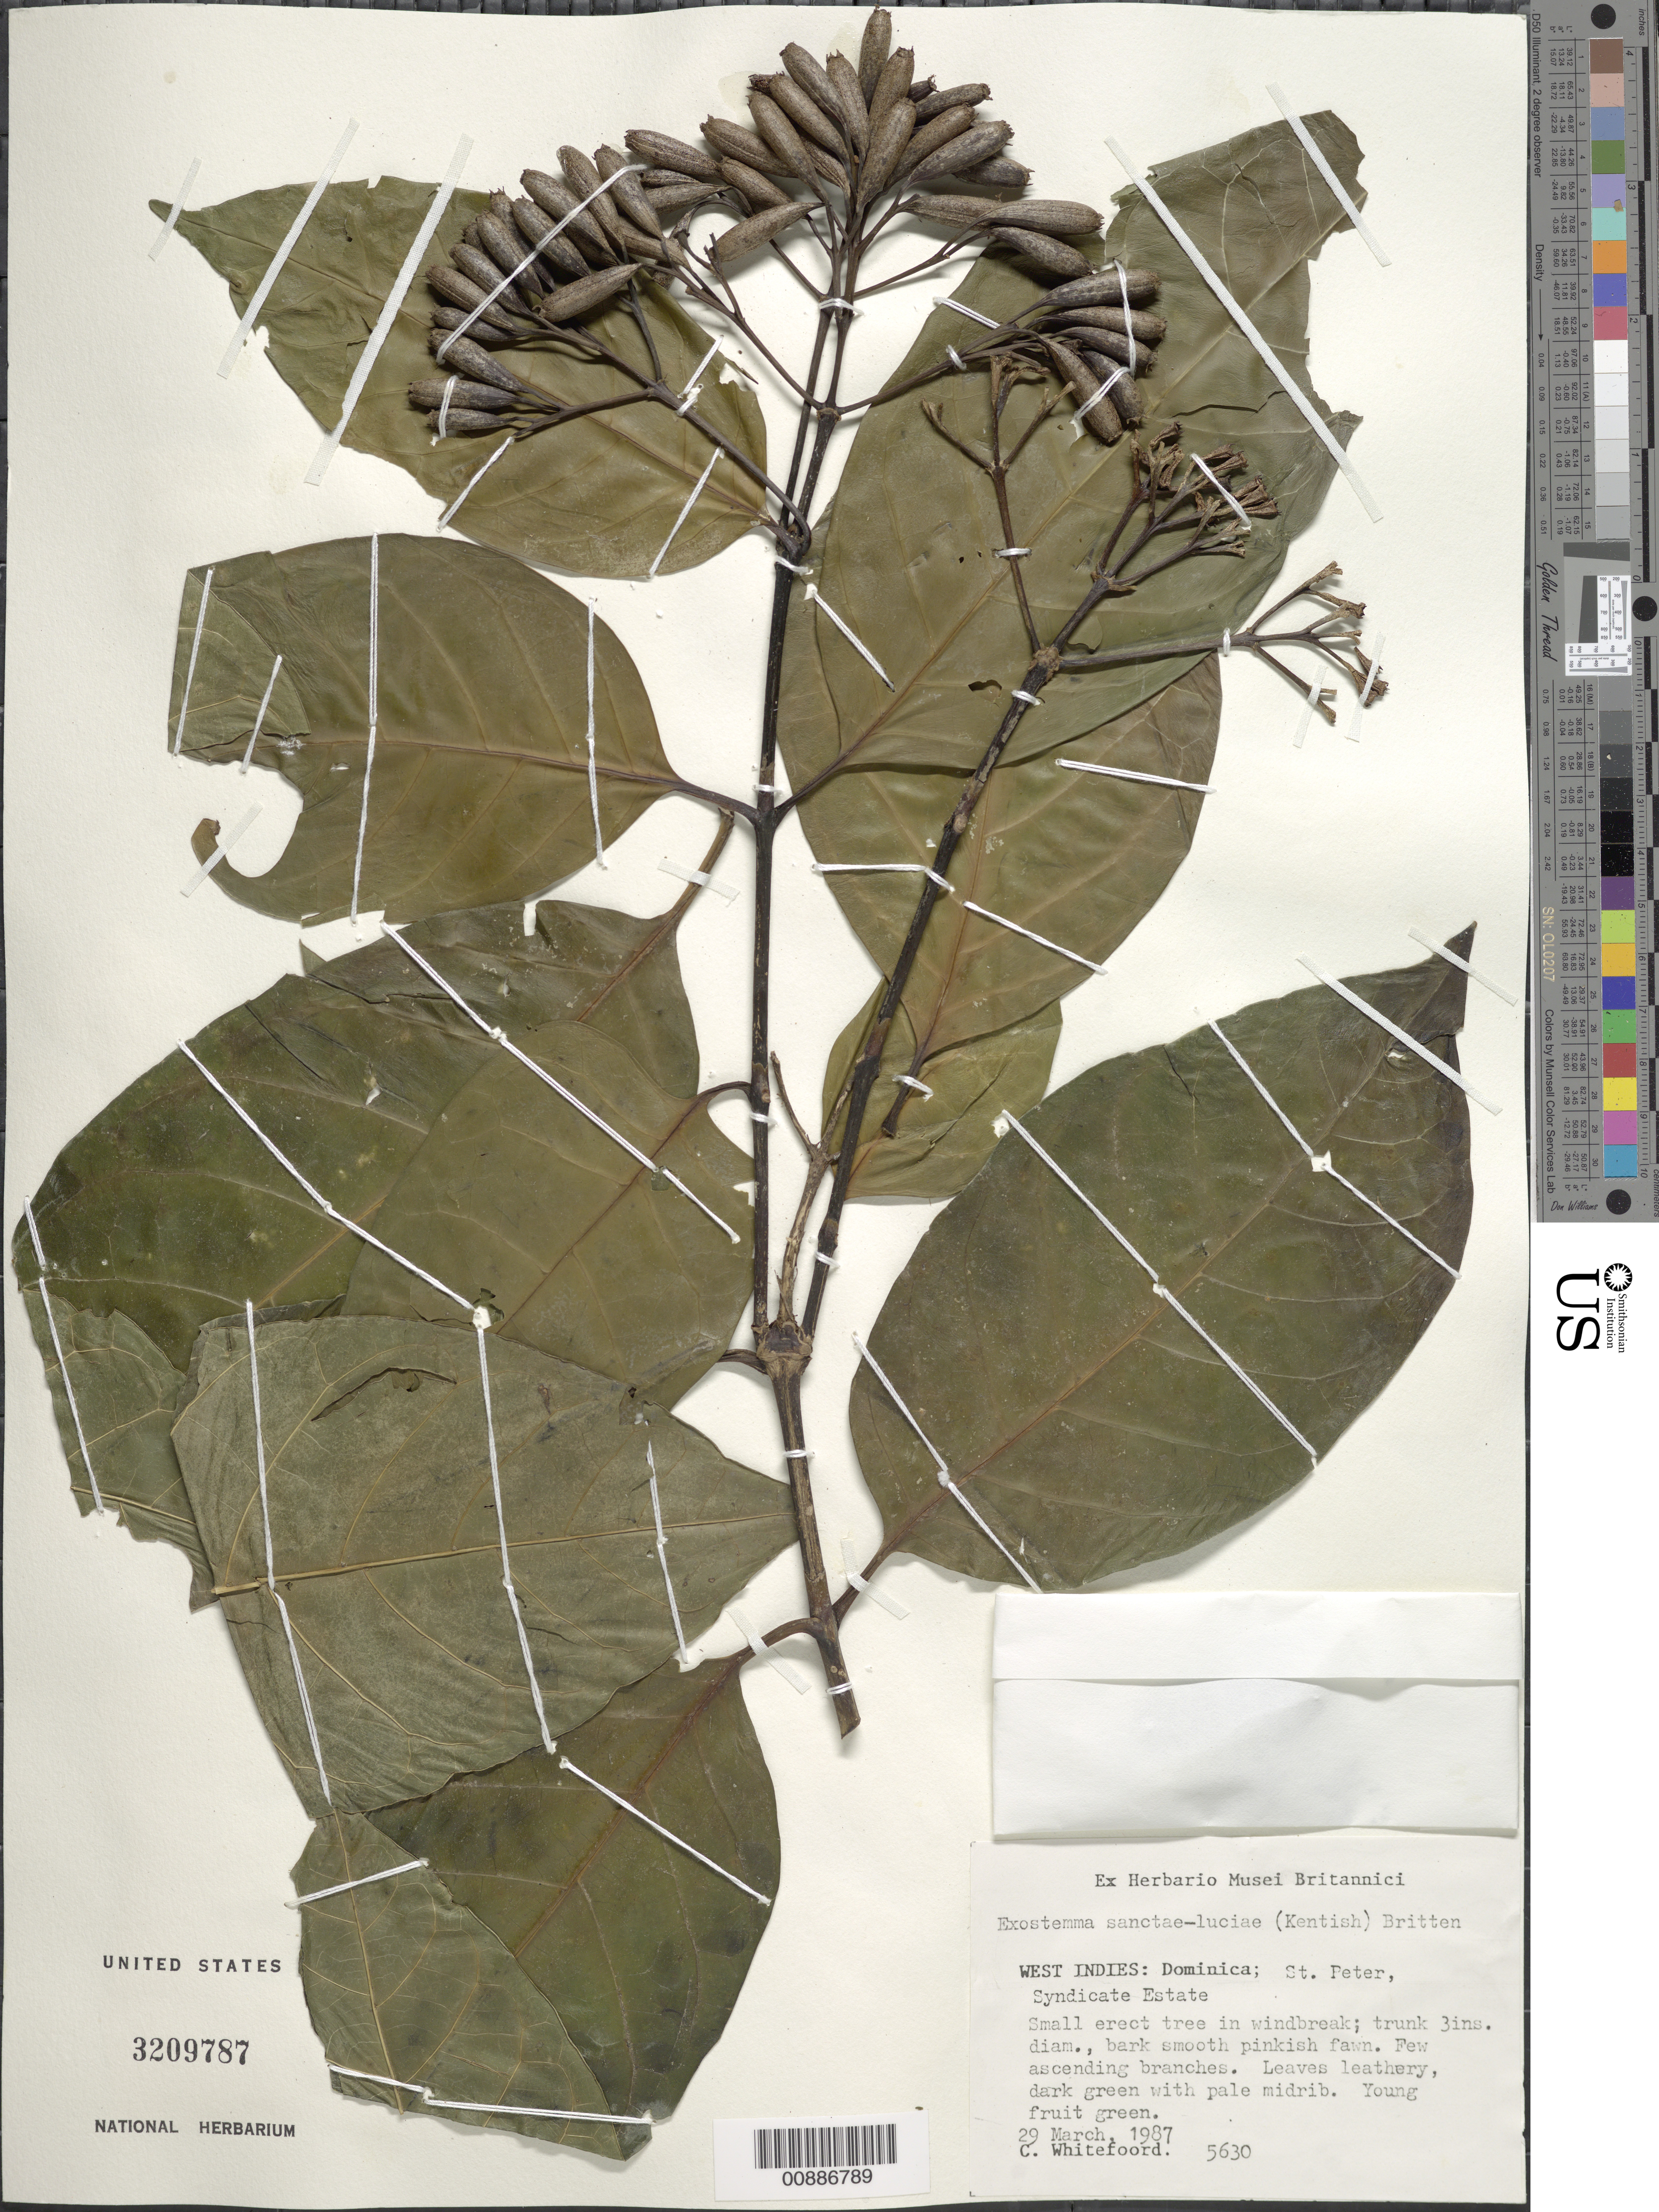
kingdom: Plantae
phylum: Tracheophyta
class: Magnoliopsida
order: Gentianales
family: Rubiaceae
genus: Exostema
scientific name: Exostema sanctae-luciae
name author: (Kentish) Britten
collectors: C. Whitefoord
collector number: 5630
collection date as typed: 29 Mar 1987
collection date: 1987-03-29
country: Dominica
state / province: St. Peter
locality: Syndicate Estate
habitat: In windbreak of estate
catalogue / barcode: US 3209787